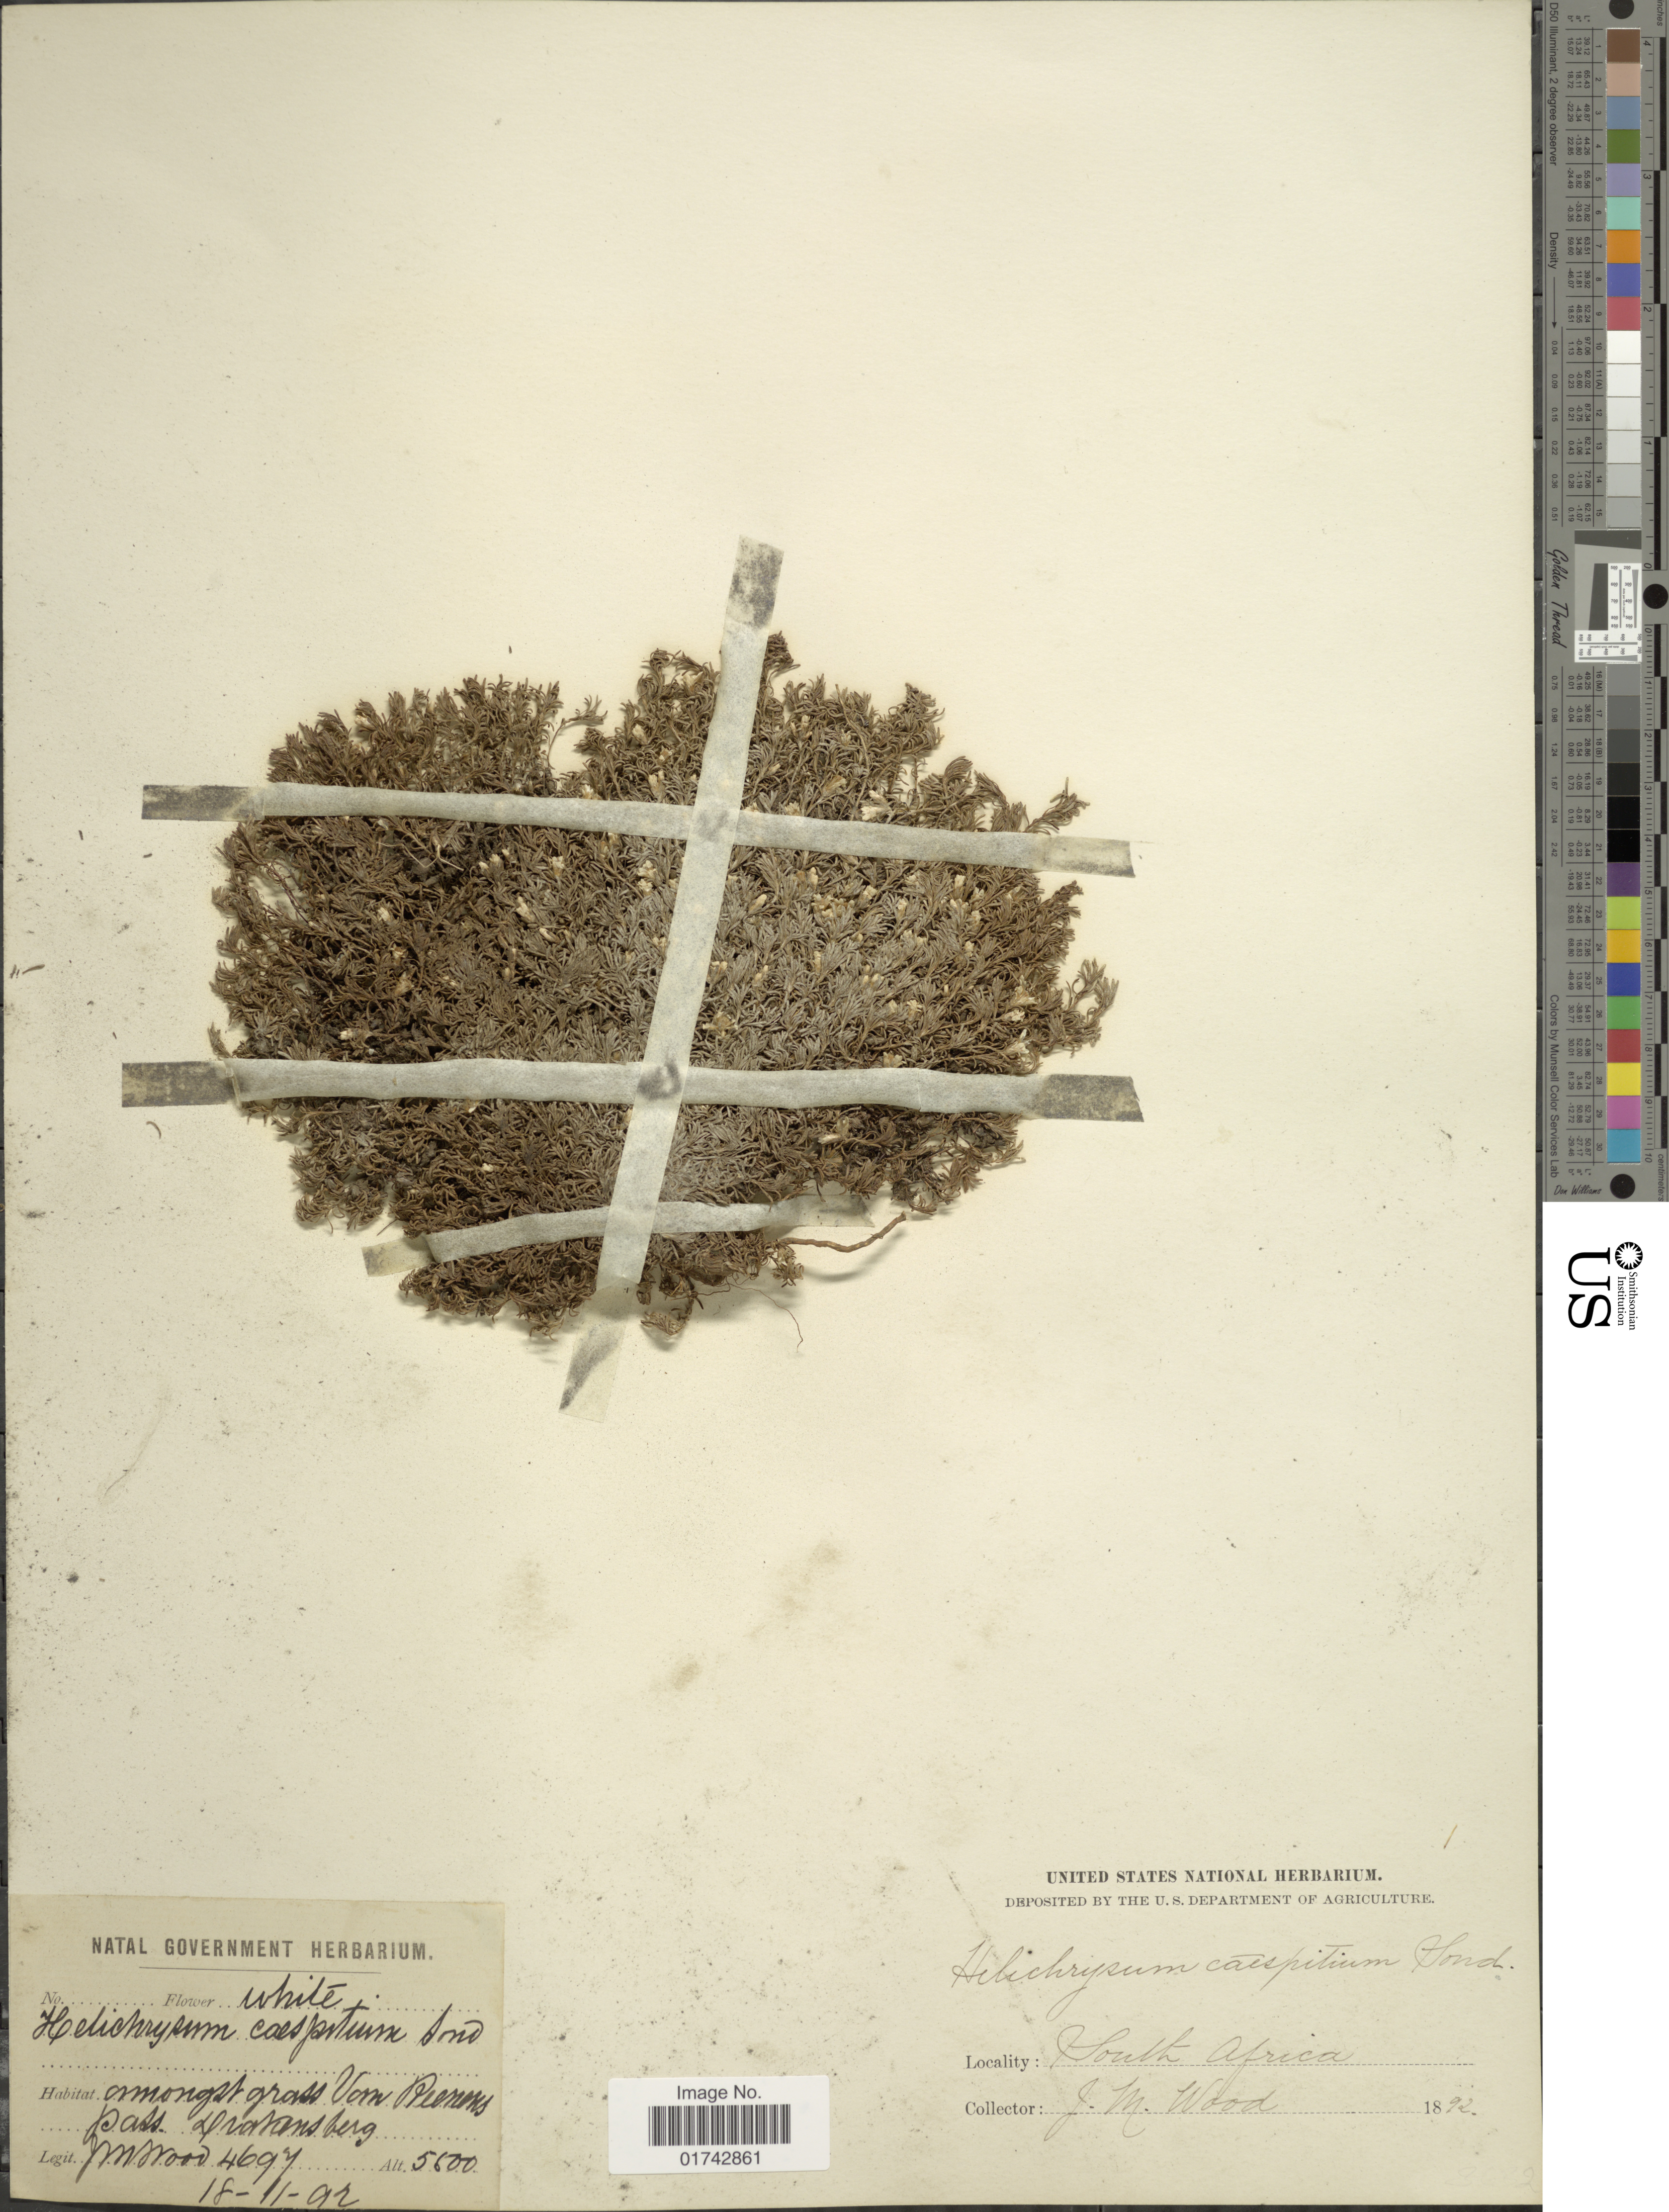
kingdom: Plantae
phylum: Tracheophyta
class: Magnoliopsida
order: Asterales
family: Asteraceae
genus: Helichrysum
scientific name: Helichrysum caespititium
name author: (DC.) Harv.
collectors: J. M. Wood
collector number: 4697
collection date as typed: Transcribed d/m/y: 18/11/92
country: South Africa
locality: Amongst Grass. Van Reenen's Pass. Drakensberg.